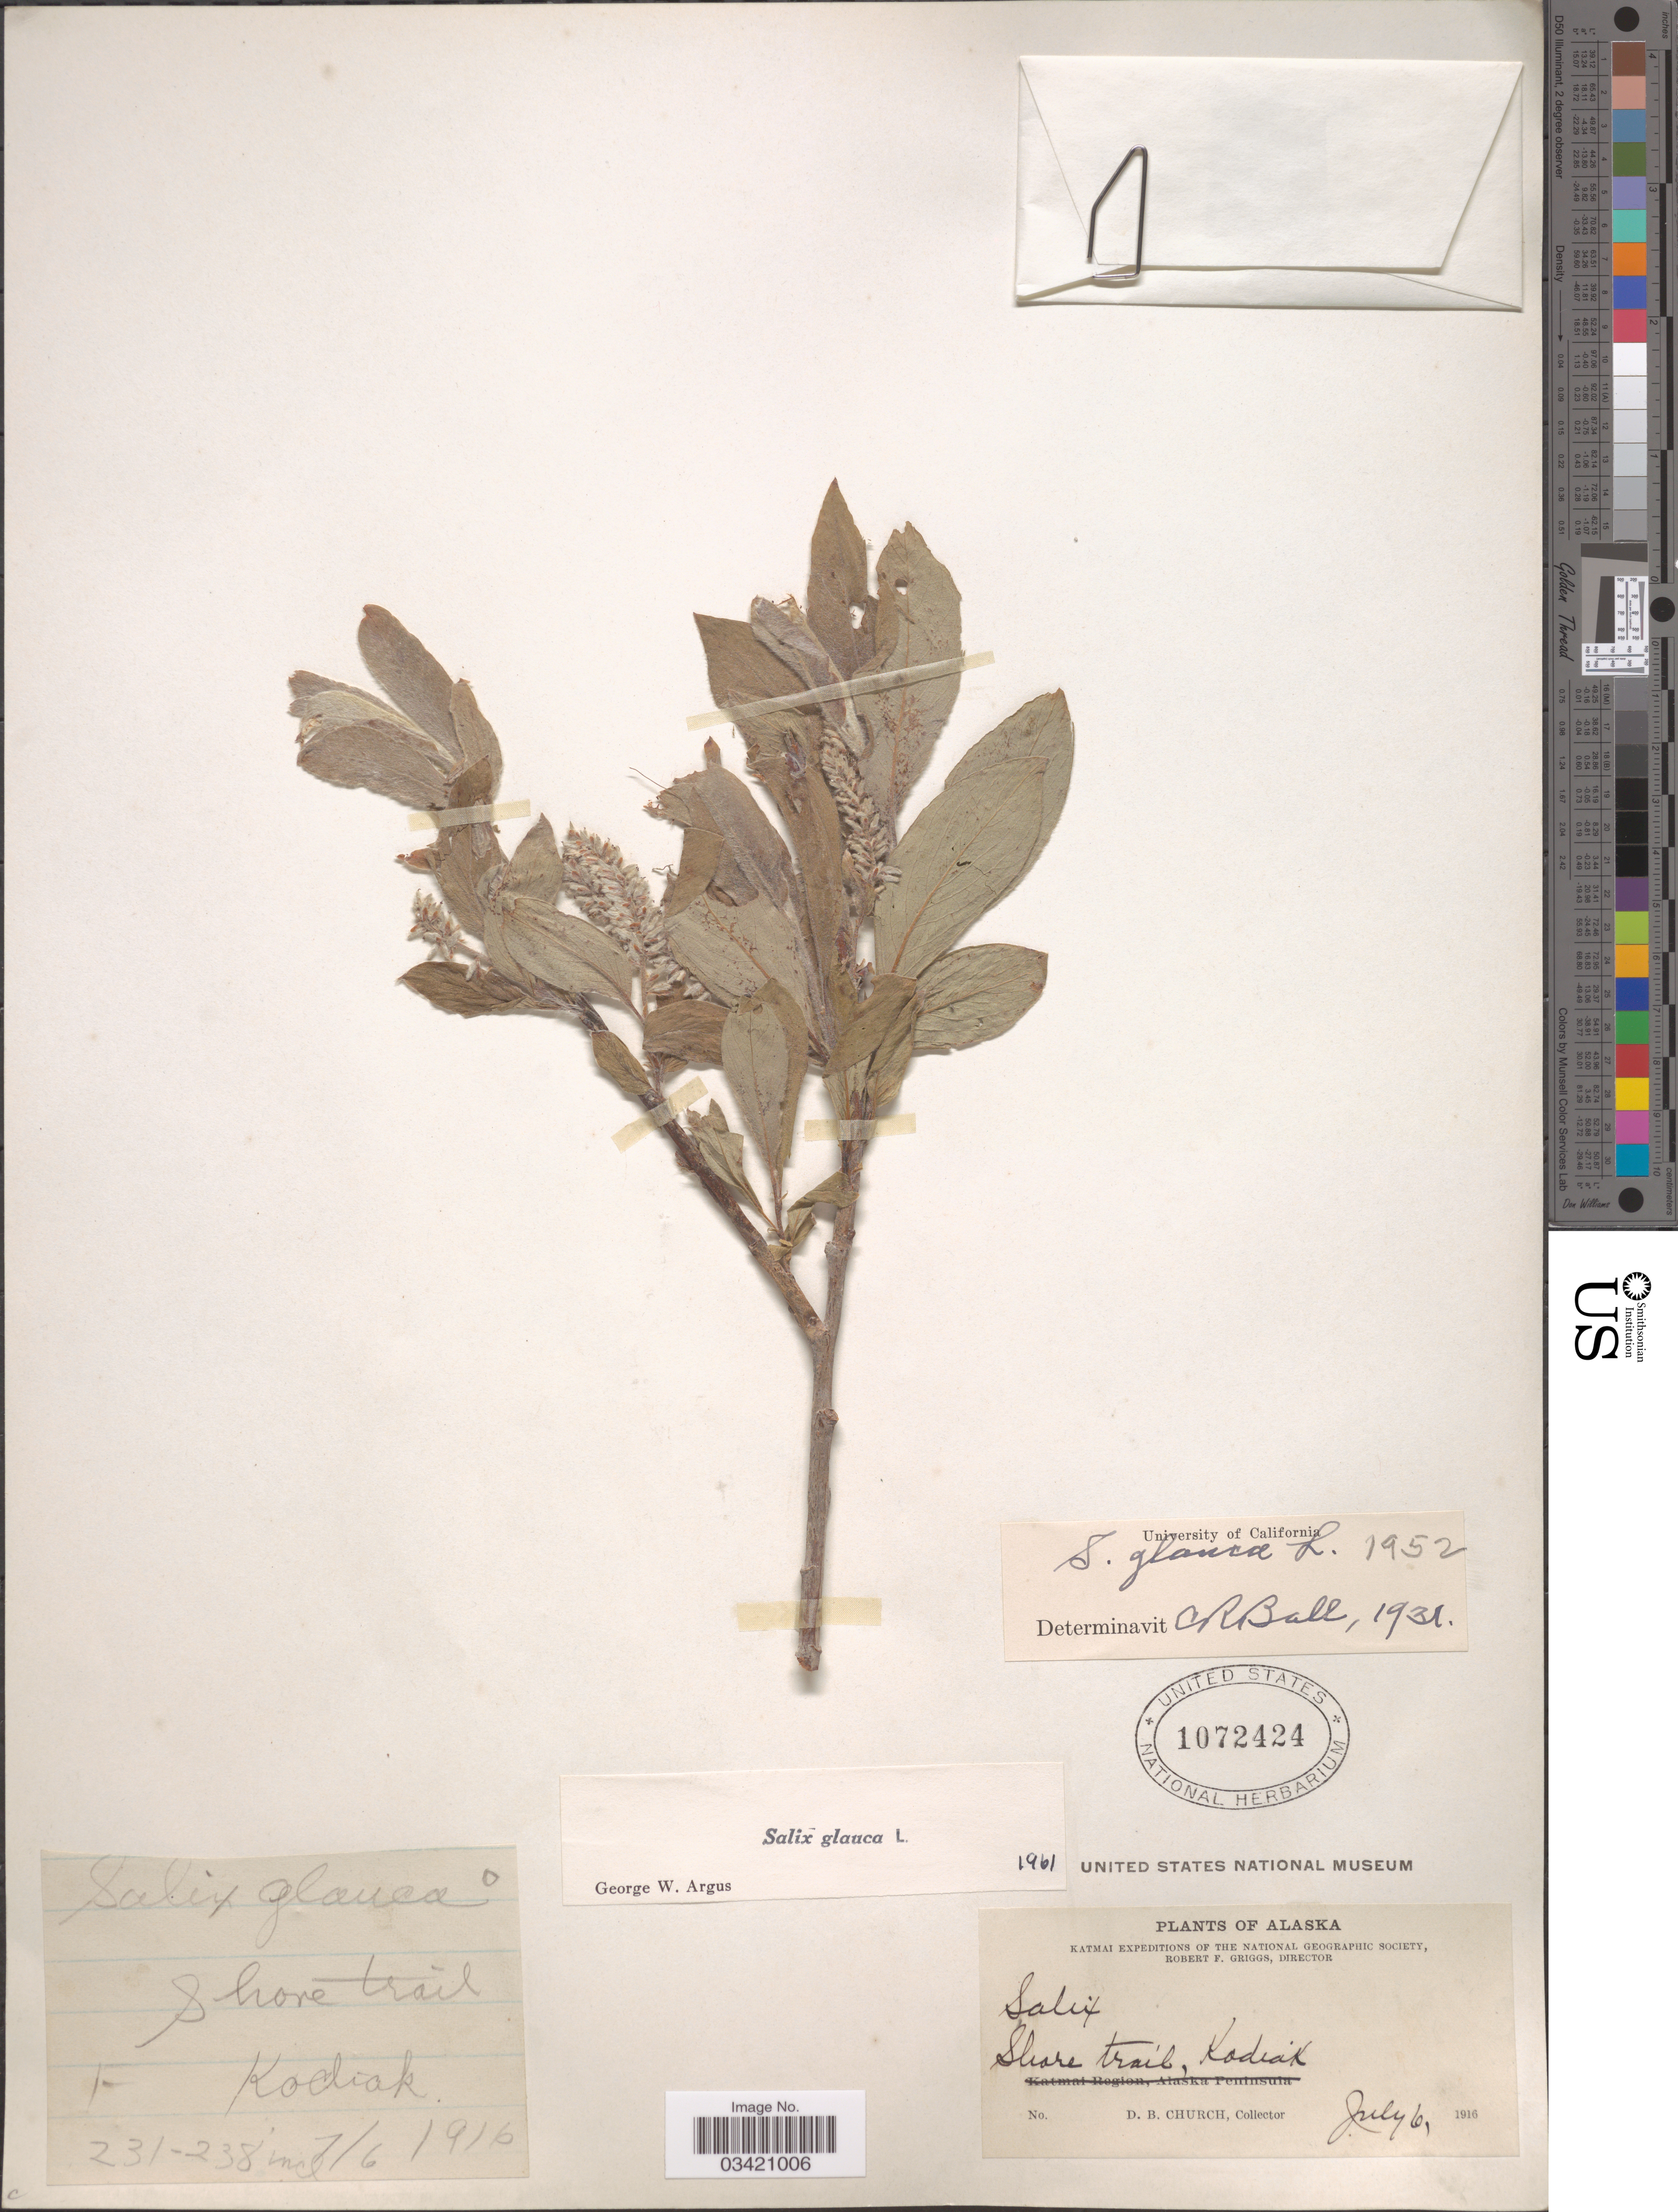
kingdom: Plantae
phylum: Tracheophyta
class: Magnoliopsida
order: Malpighiales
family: Salicaceae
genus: Salix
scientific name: Salix glauca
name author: L.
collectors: D. Church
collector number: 231-238?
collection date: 1916-07-06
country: United States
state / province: Alaska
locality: Shore trail, Kodiak.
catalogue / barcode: US 1072424